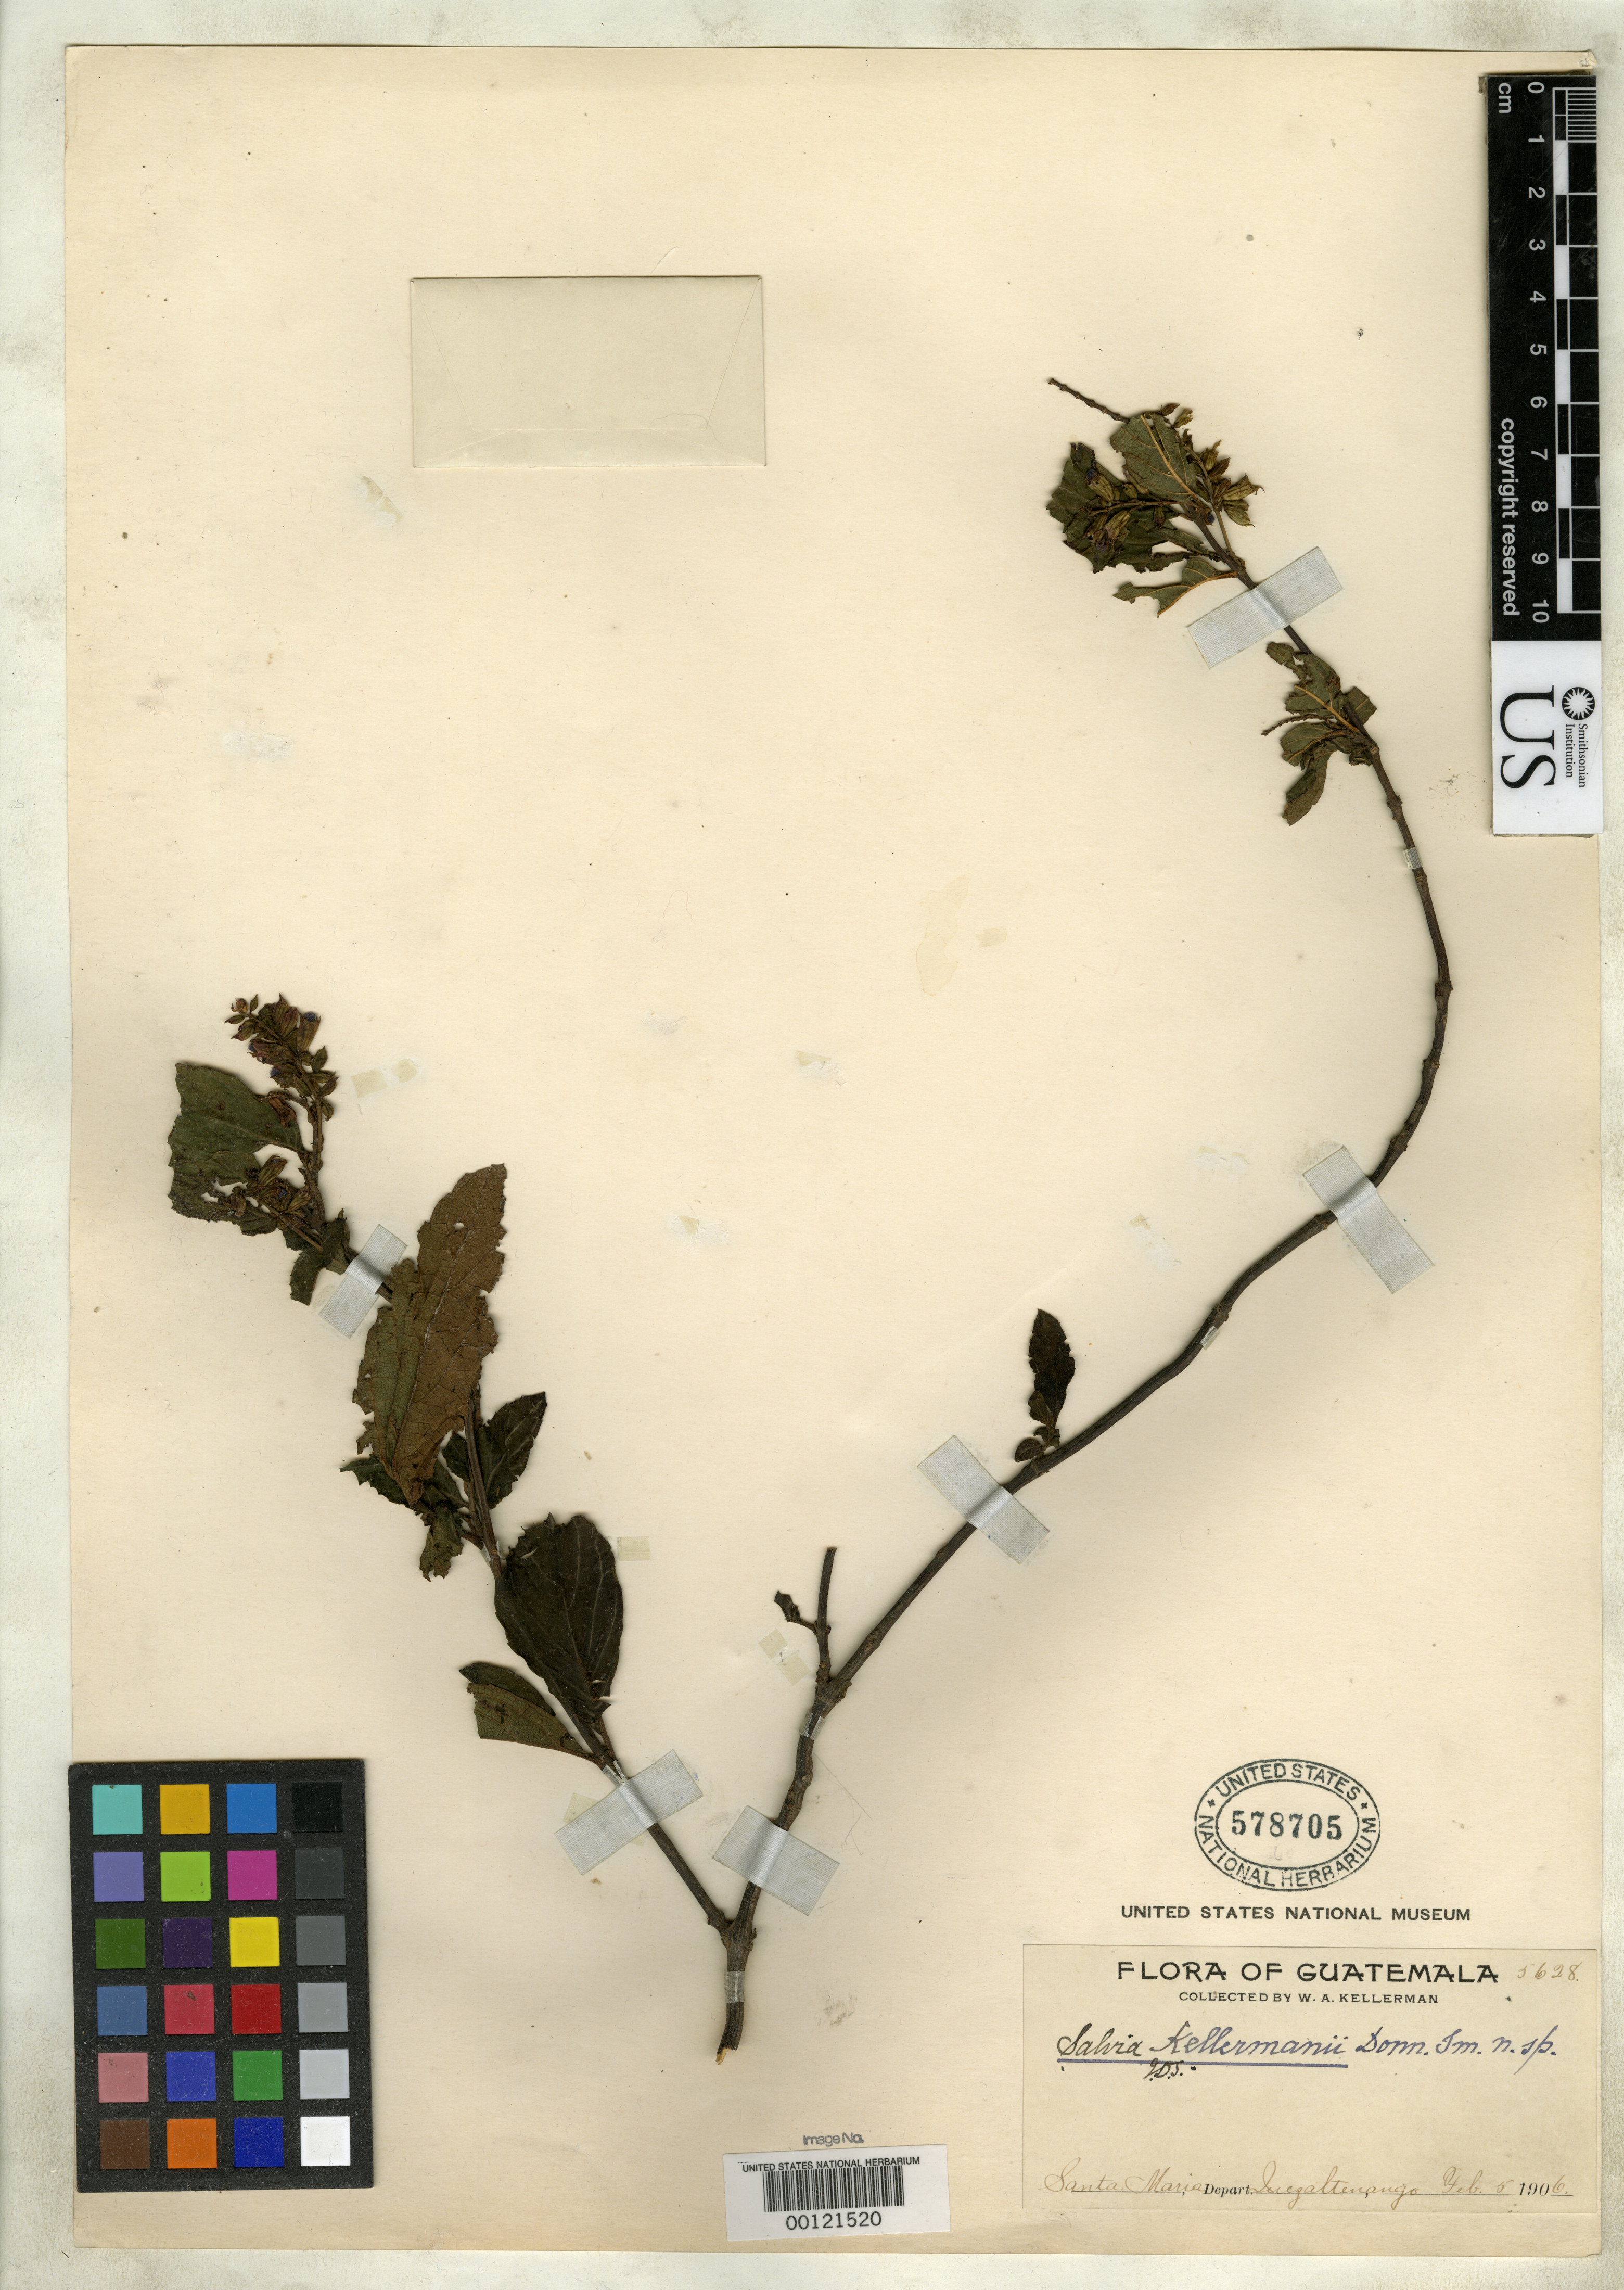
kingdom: Plantae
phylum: Tracheophyta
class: Magnoliopsida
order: Lamiales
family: Lamiaceae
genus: Salvia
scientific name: Salvia kellermanii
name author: Donn. Sm.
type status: Holotype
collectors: W. A. Kellerman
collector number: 5628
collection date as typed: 05 Feb 1906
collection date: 1906-02-05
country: Guatemala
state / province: Quetzaltenango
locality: Santa Maria.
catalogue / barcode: US 578705